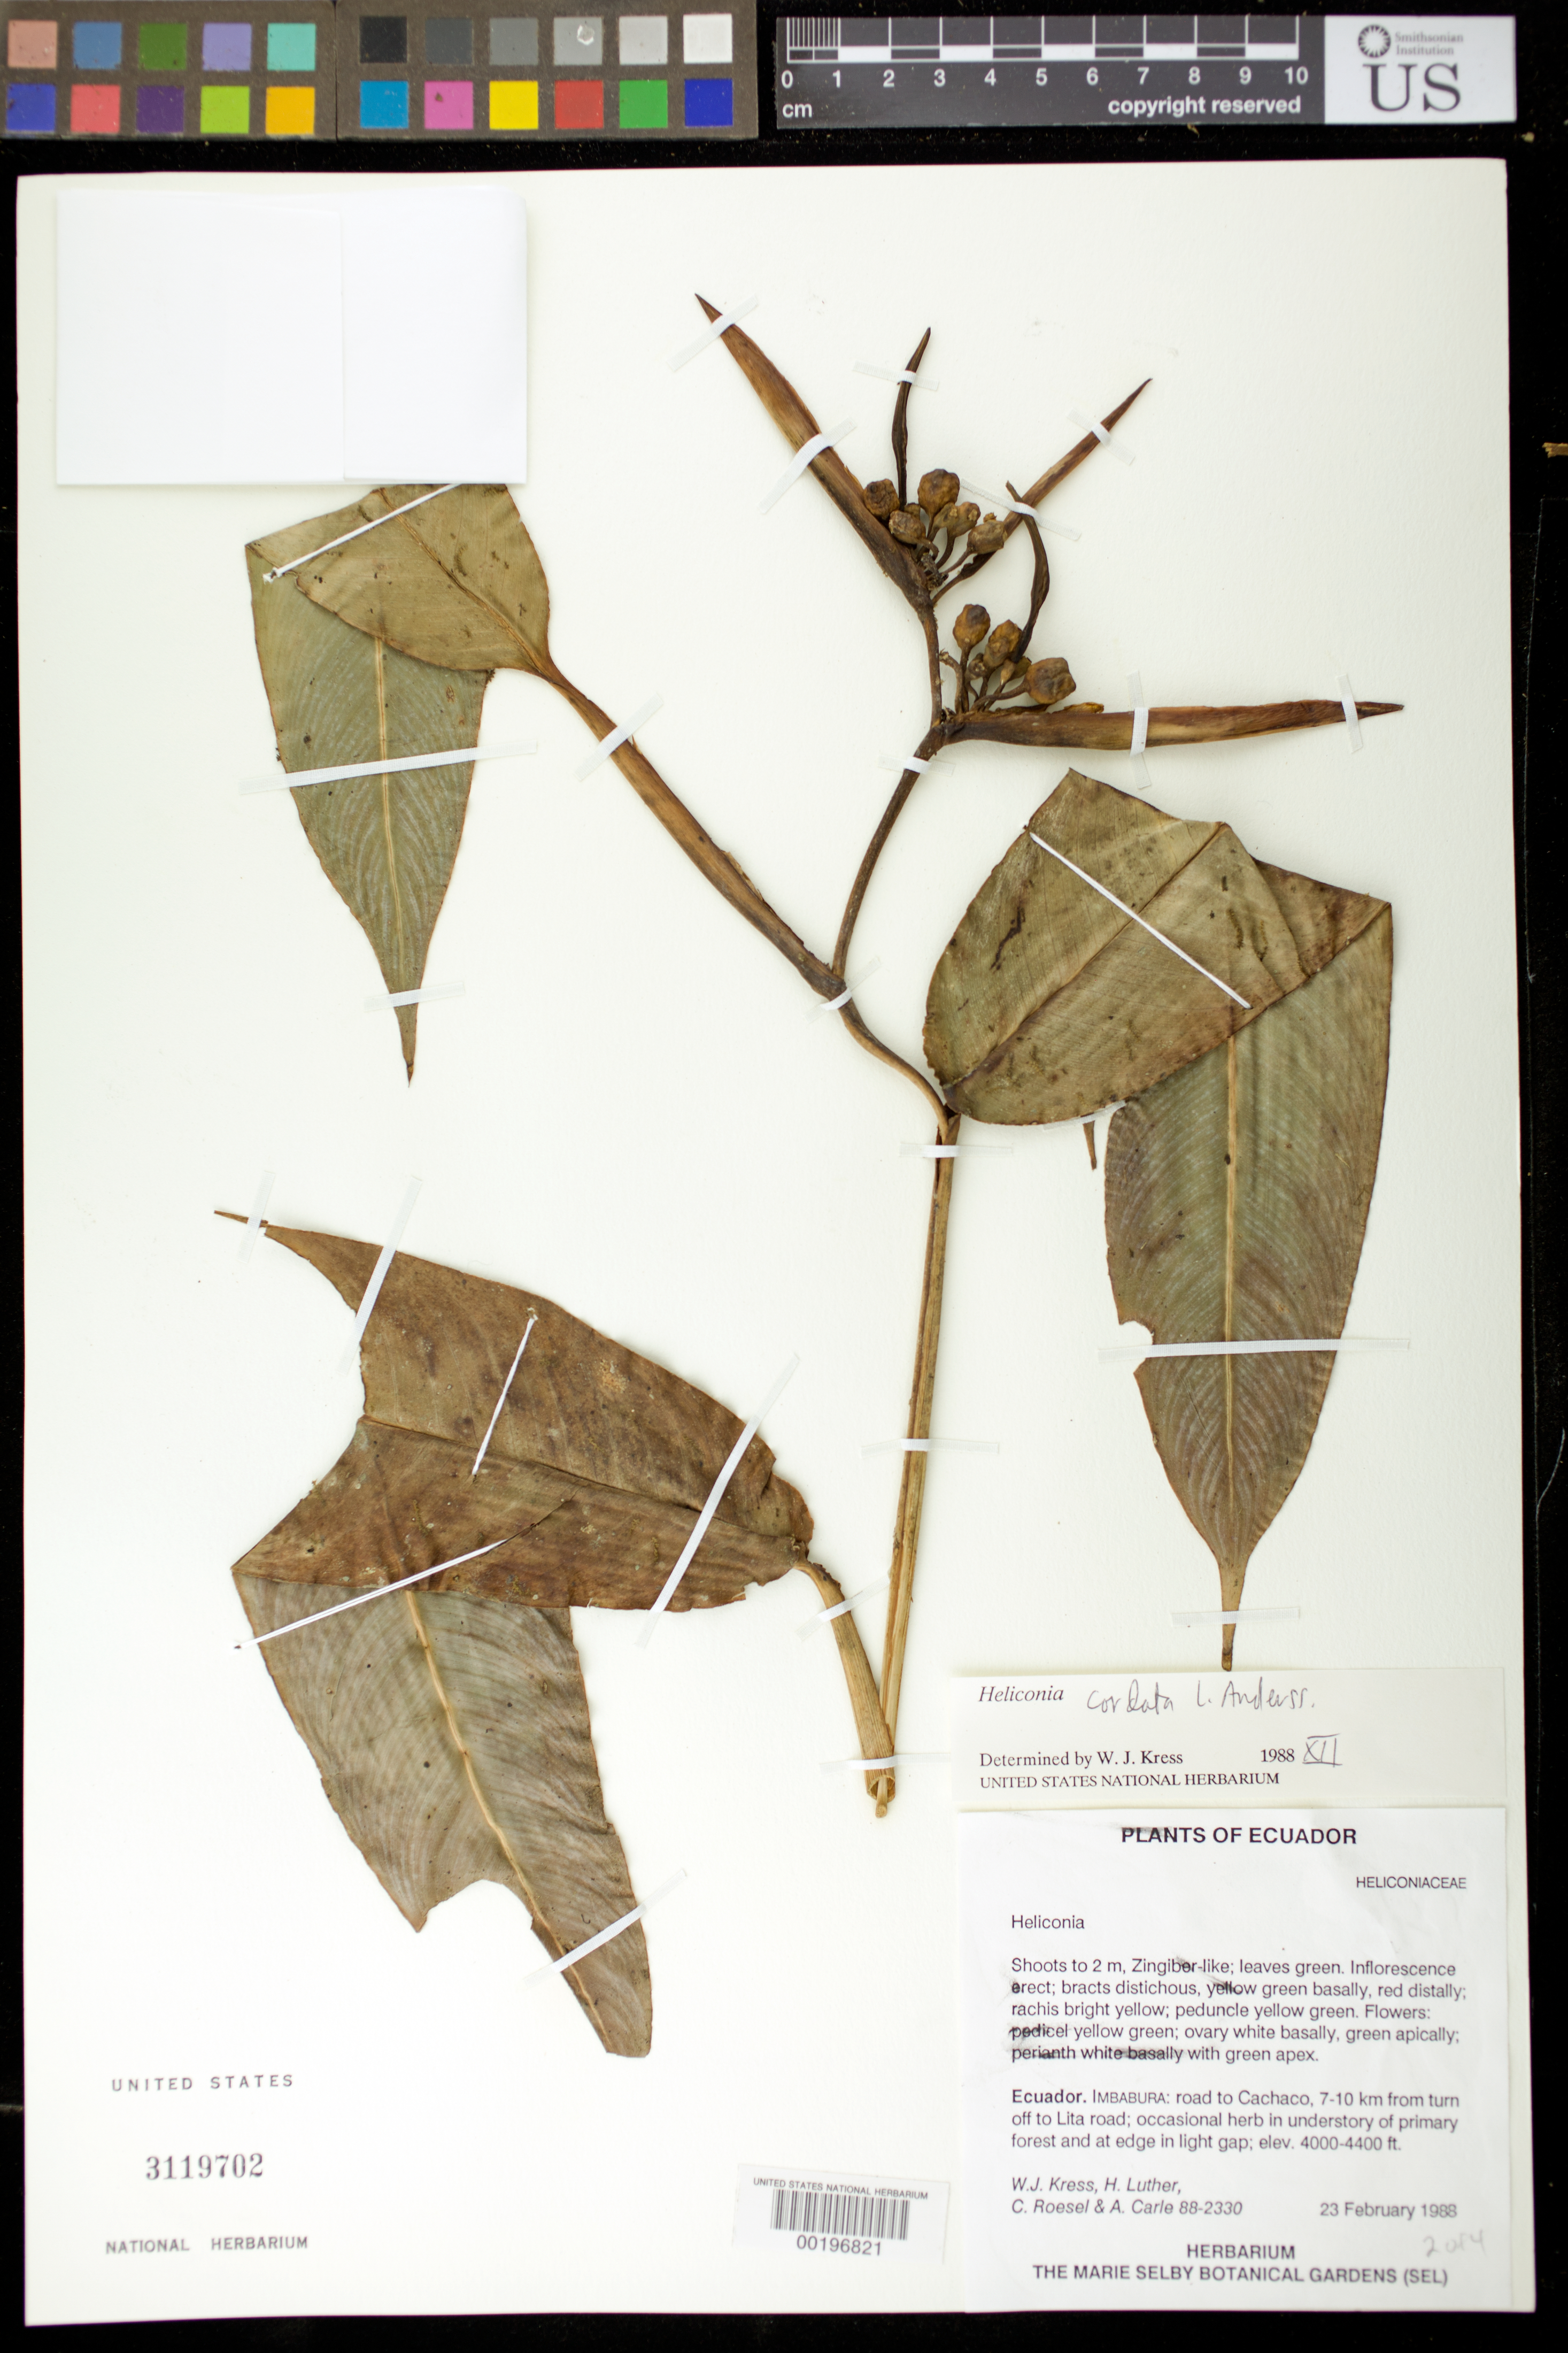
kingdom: Plantae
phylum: Tracheophyta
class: Liliopsida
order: Zingiberales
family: Heliconiaceae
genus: Heliconia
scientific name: Heliconia cordata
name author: L. Andersson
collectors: W. J. Kress, Harry E. Luther, C. S. Roesel & A. Carle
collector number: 88-2330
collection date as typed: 23 Feb 1988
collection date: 1988-02-23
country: Ecuador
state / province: Imbabura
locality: Road to Cachaco, 7-10 km from turn of L to Lita road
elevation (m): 1219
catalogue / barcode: US 3119702